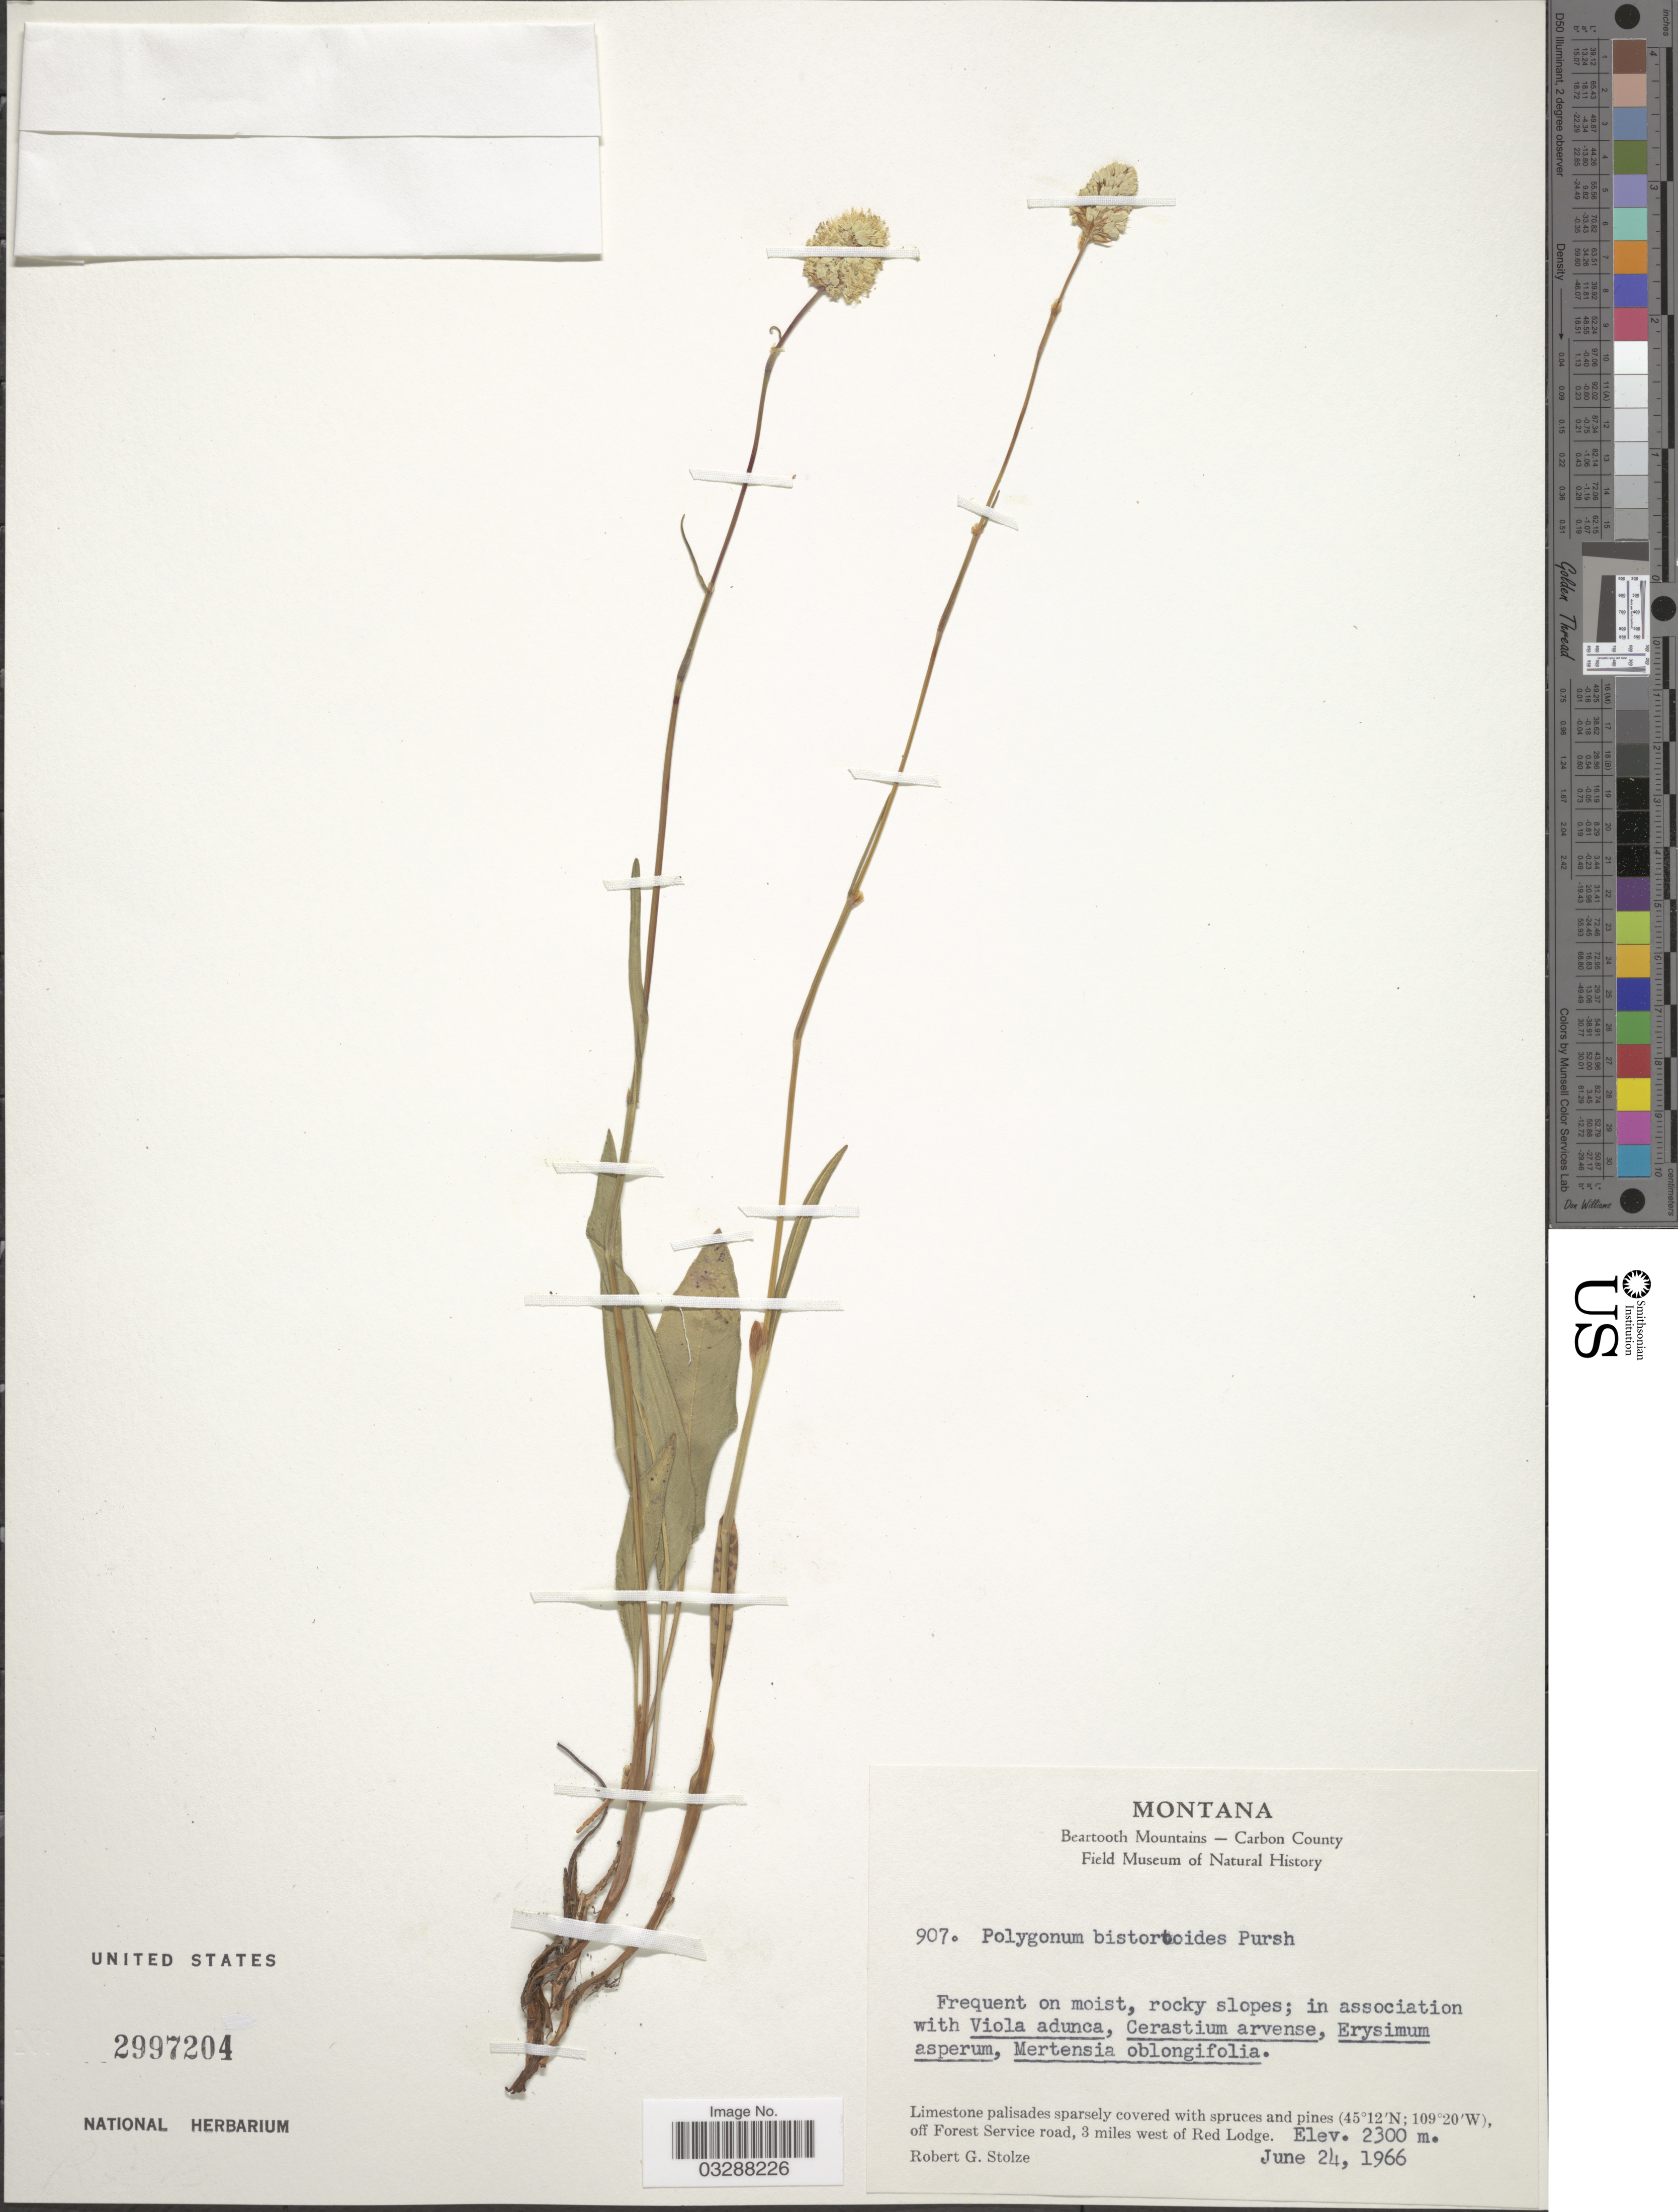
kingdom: Plantae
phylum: Tracheophyta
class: Magnoliopsida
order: Caryophyllales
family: Polygonaceae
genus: Bistorta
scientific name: Bistorta bistortoides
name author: (Pursh) Small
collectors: R. G. Stolze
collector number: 907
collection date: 1966-06-24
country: United States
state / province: Montana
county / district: Carbon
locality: Beartooth Mountains - Carbon County. Off Forest Service road, 3 miles west of Red Lodge.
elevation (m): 2300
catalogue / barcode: US 2997204